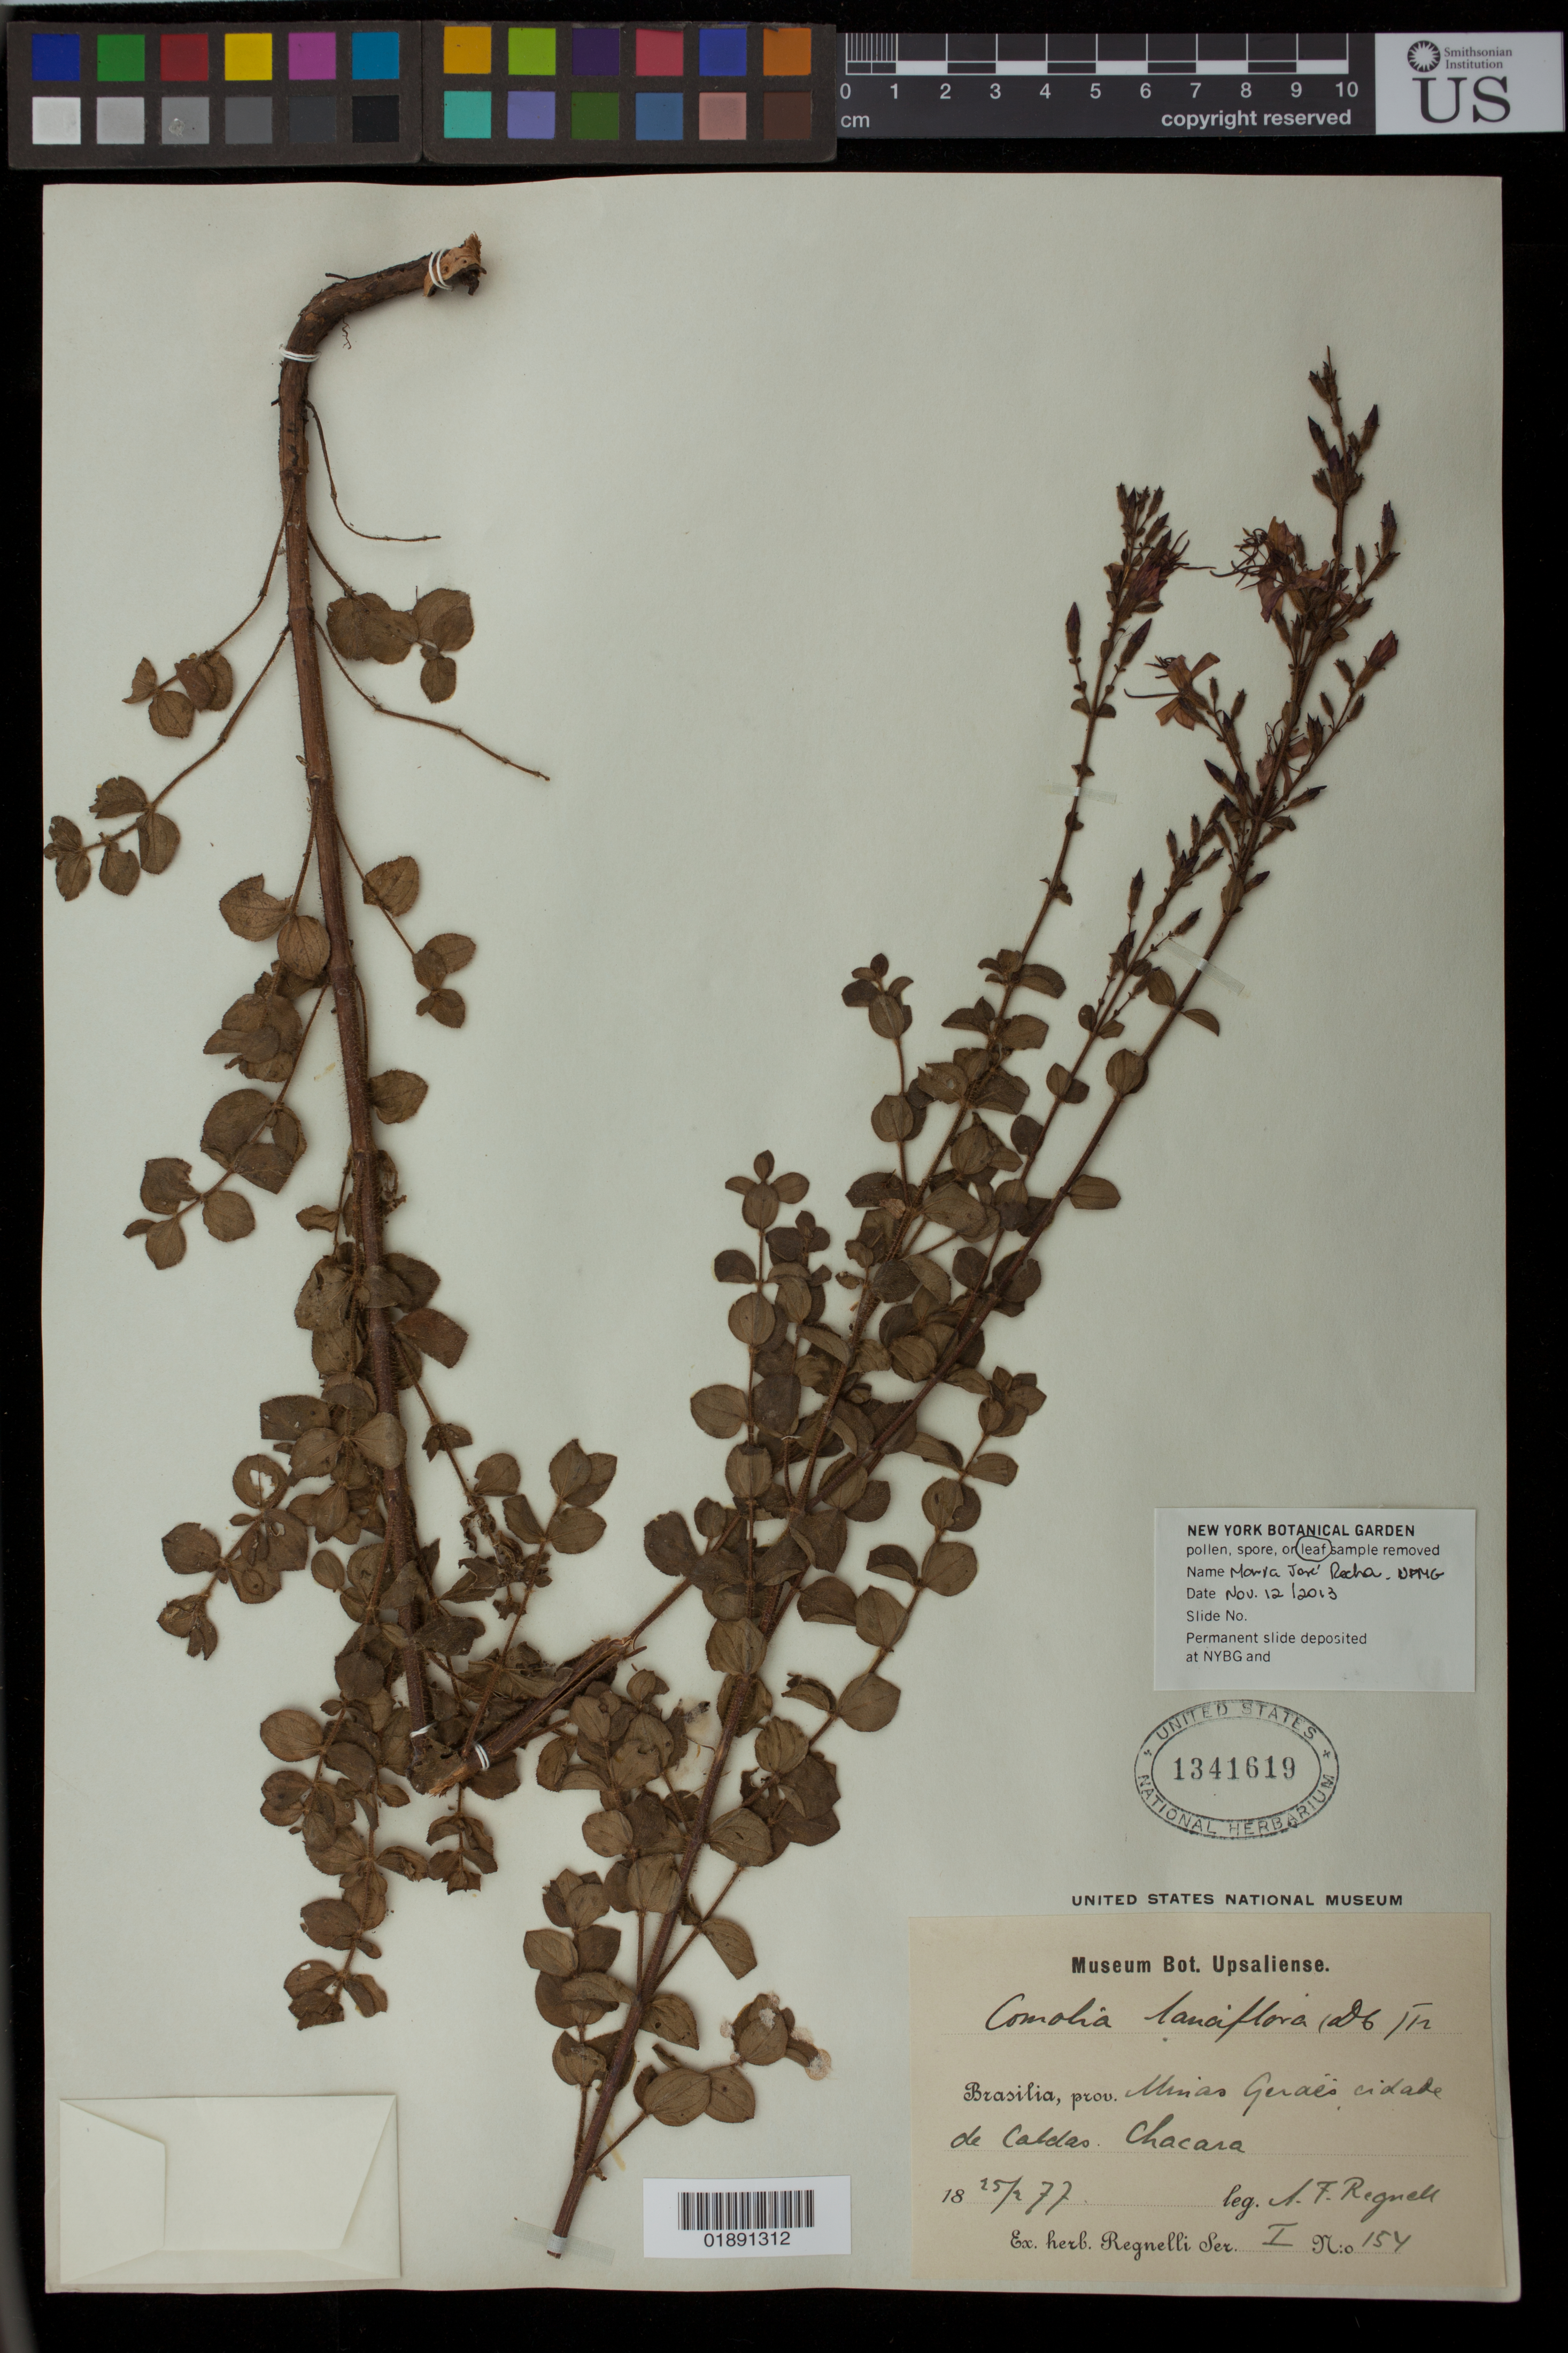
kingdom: Plantae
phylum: Tracheophyta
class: Magnoliopsida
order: Myrtales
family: Melastomataceae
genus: Fritzschia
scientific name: Fritzschia lanceiflora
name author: (Schrank ex Mart. & DC.) M.J. Rocha & P.J.F. Guim.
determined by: Nunes da Silva, Diego, (RB), Jardim Botanico do Rio de Janeiro - Herbario (BRAZIL)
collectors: A. F. Regnell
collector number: I/154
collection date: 1877-02-25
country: Brazil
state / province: Minas Gerais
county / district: Caldas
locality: Cidade de Caldas, Chacara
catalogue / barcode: US 1341619